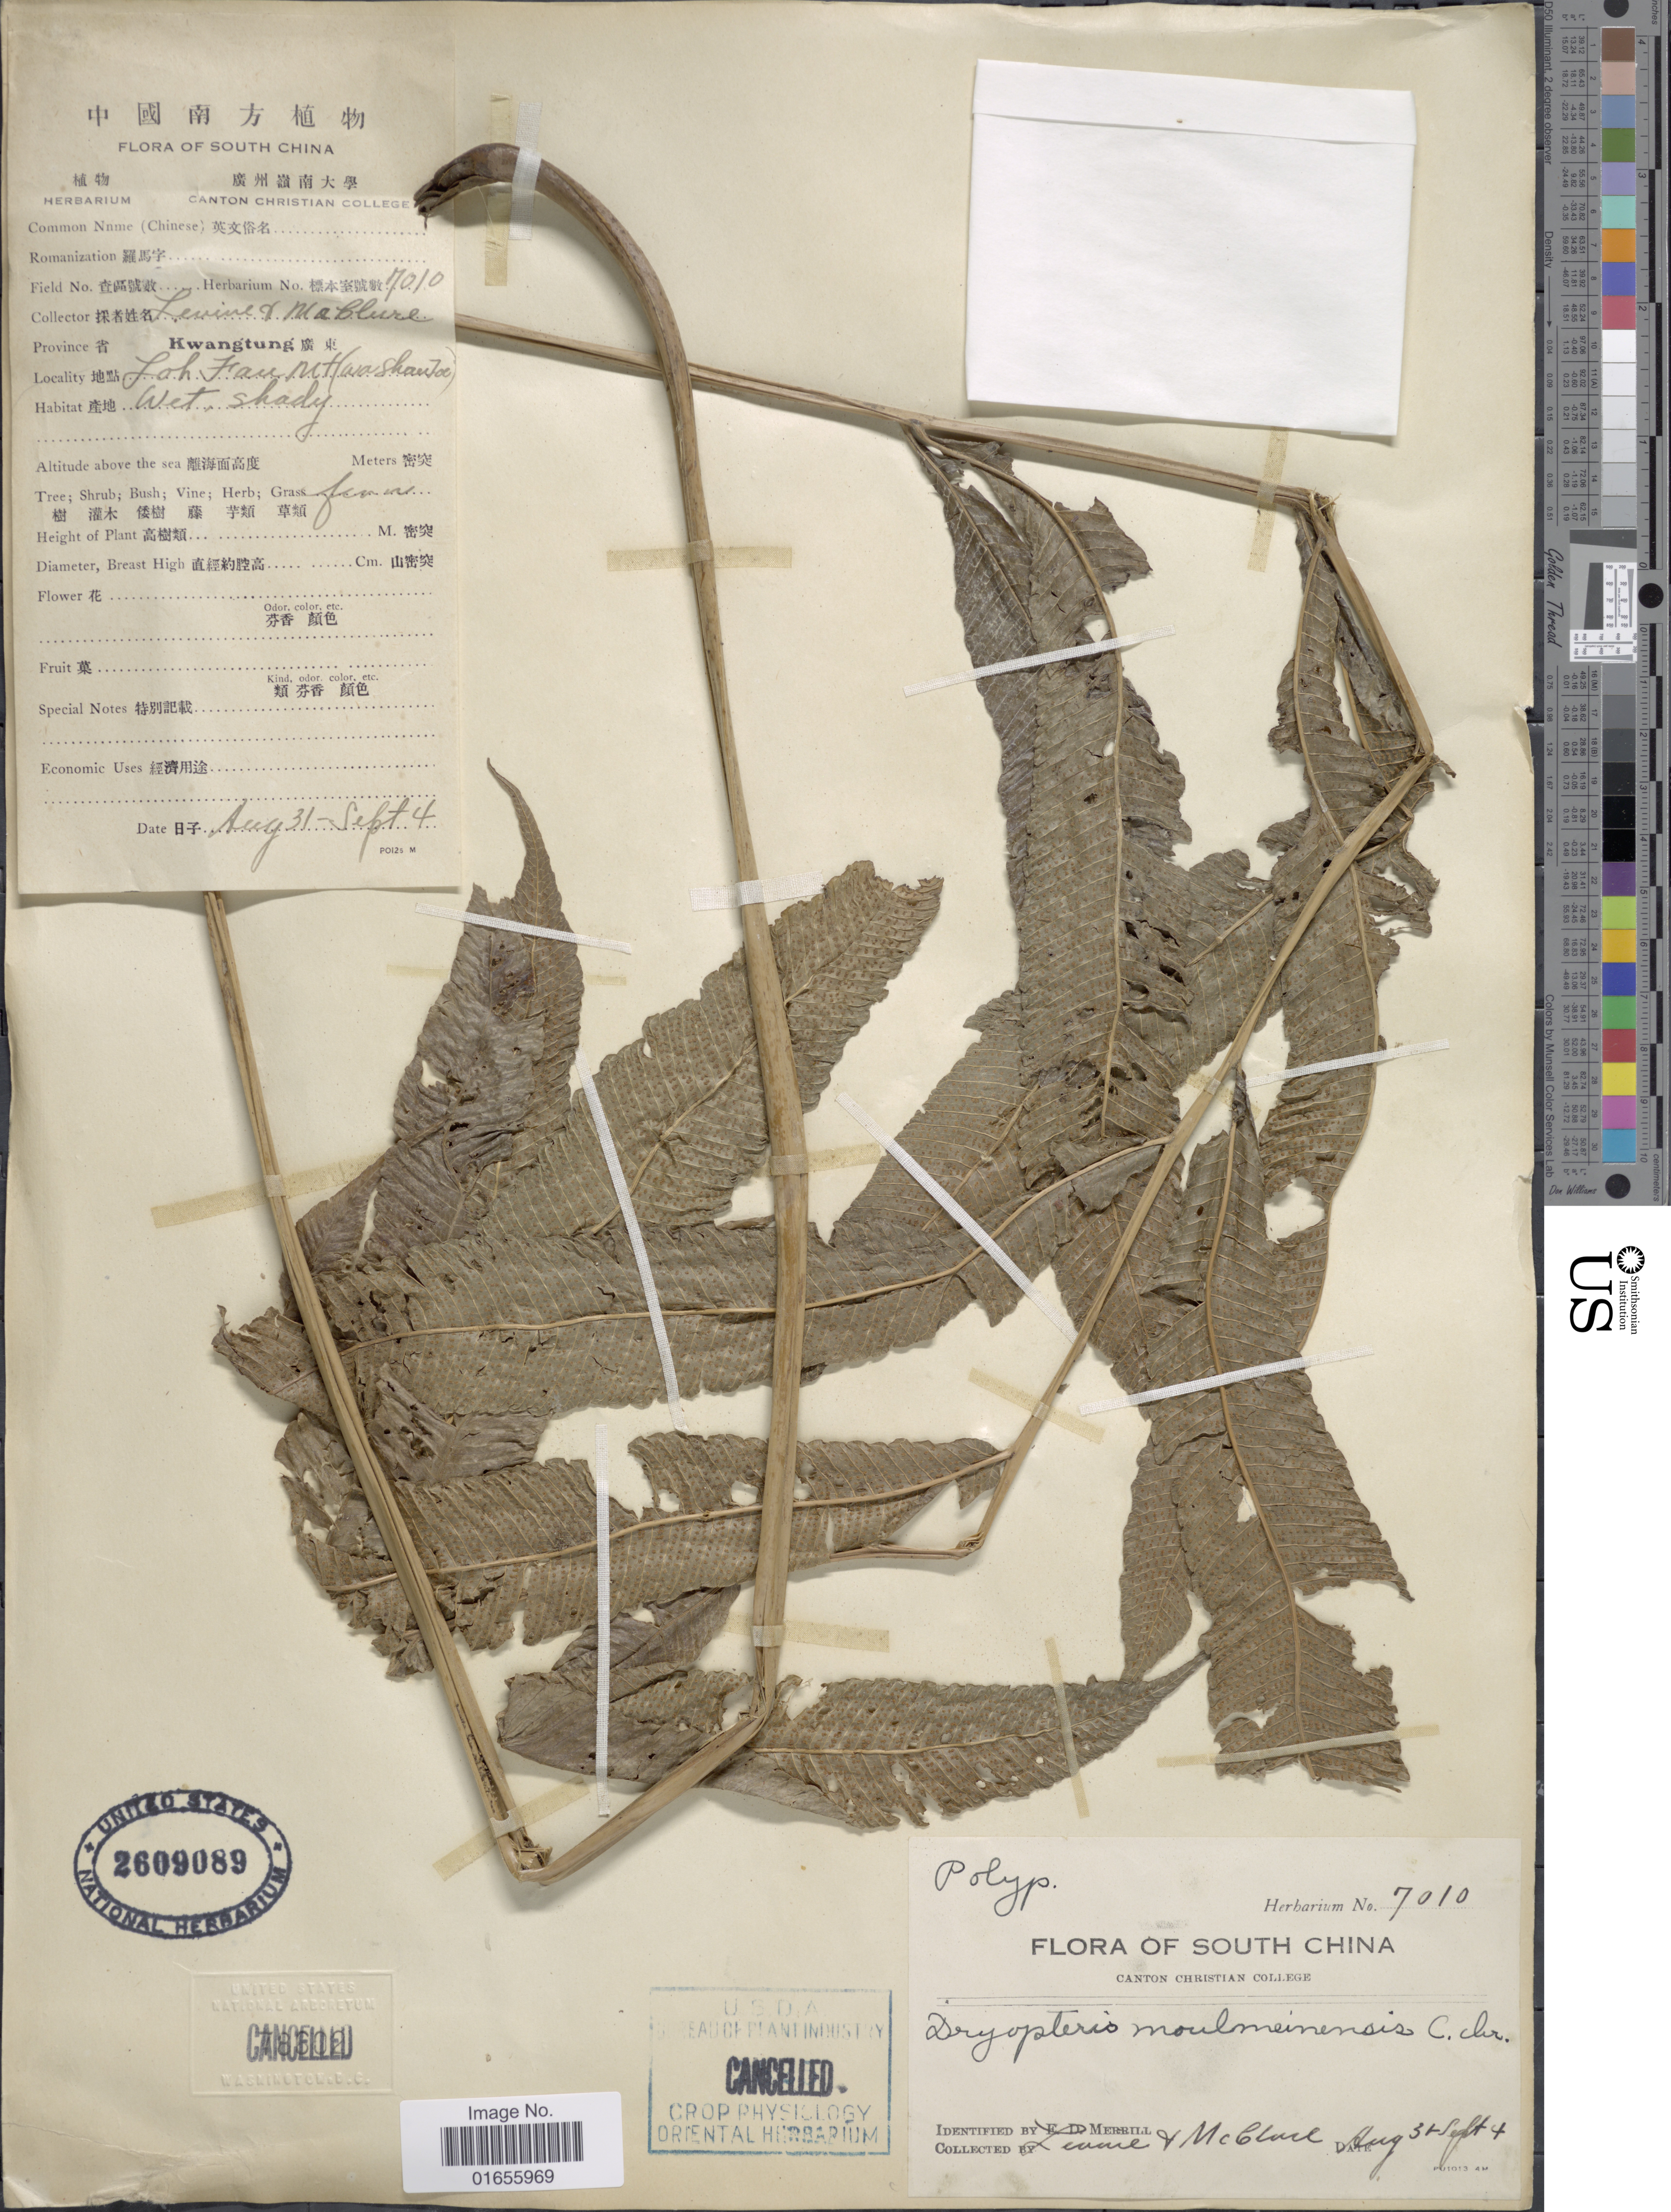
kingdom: Plantae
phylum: Tracheophyta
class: Polypodiopsida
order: Polypodiales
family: Thelypteridaceae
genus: Pronephrium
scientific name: Pronephrium nudatum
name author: (Roxb.) Holttum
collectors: -. Levine & McClure, --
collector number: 7010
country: China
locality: South China, Loh Fray Nit (washantoe) [interpreted]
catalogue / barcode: US 2609089